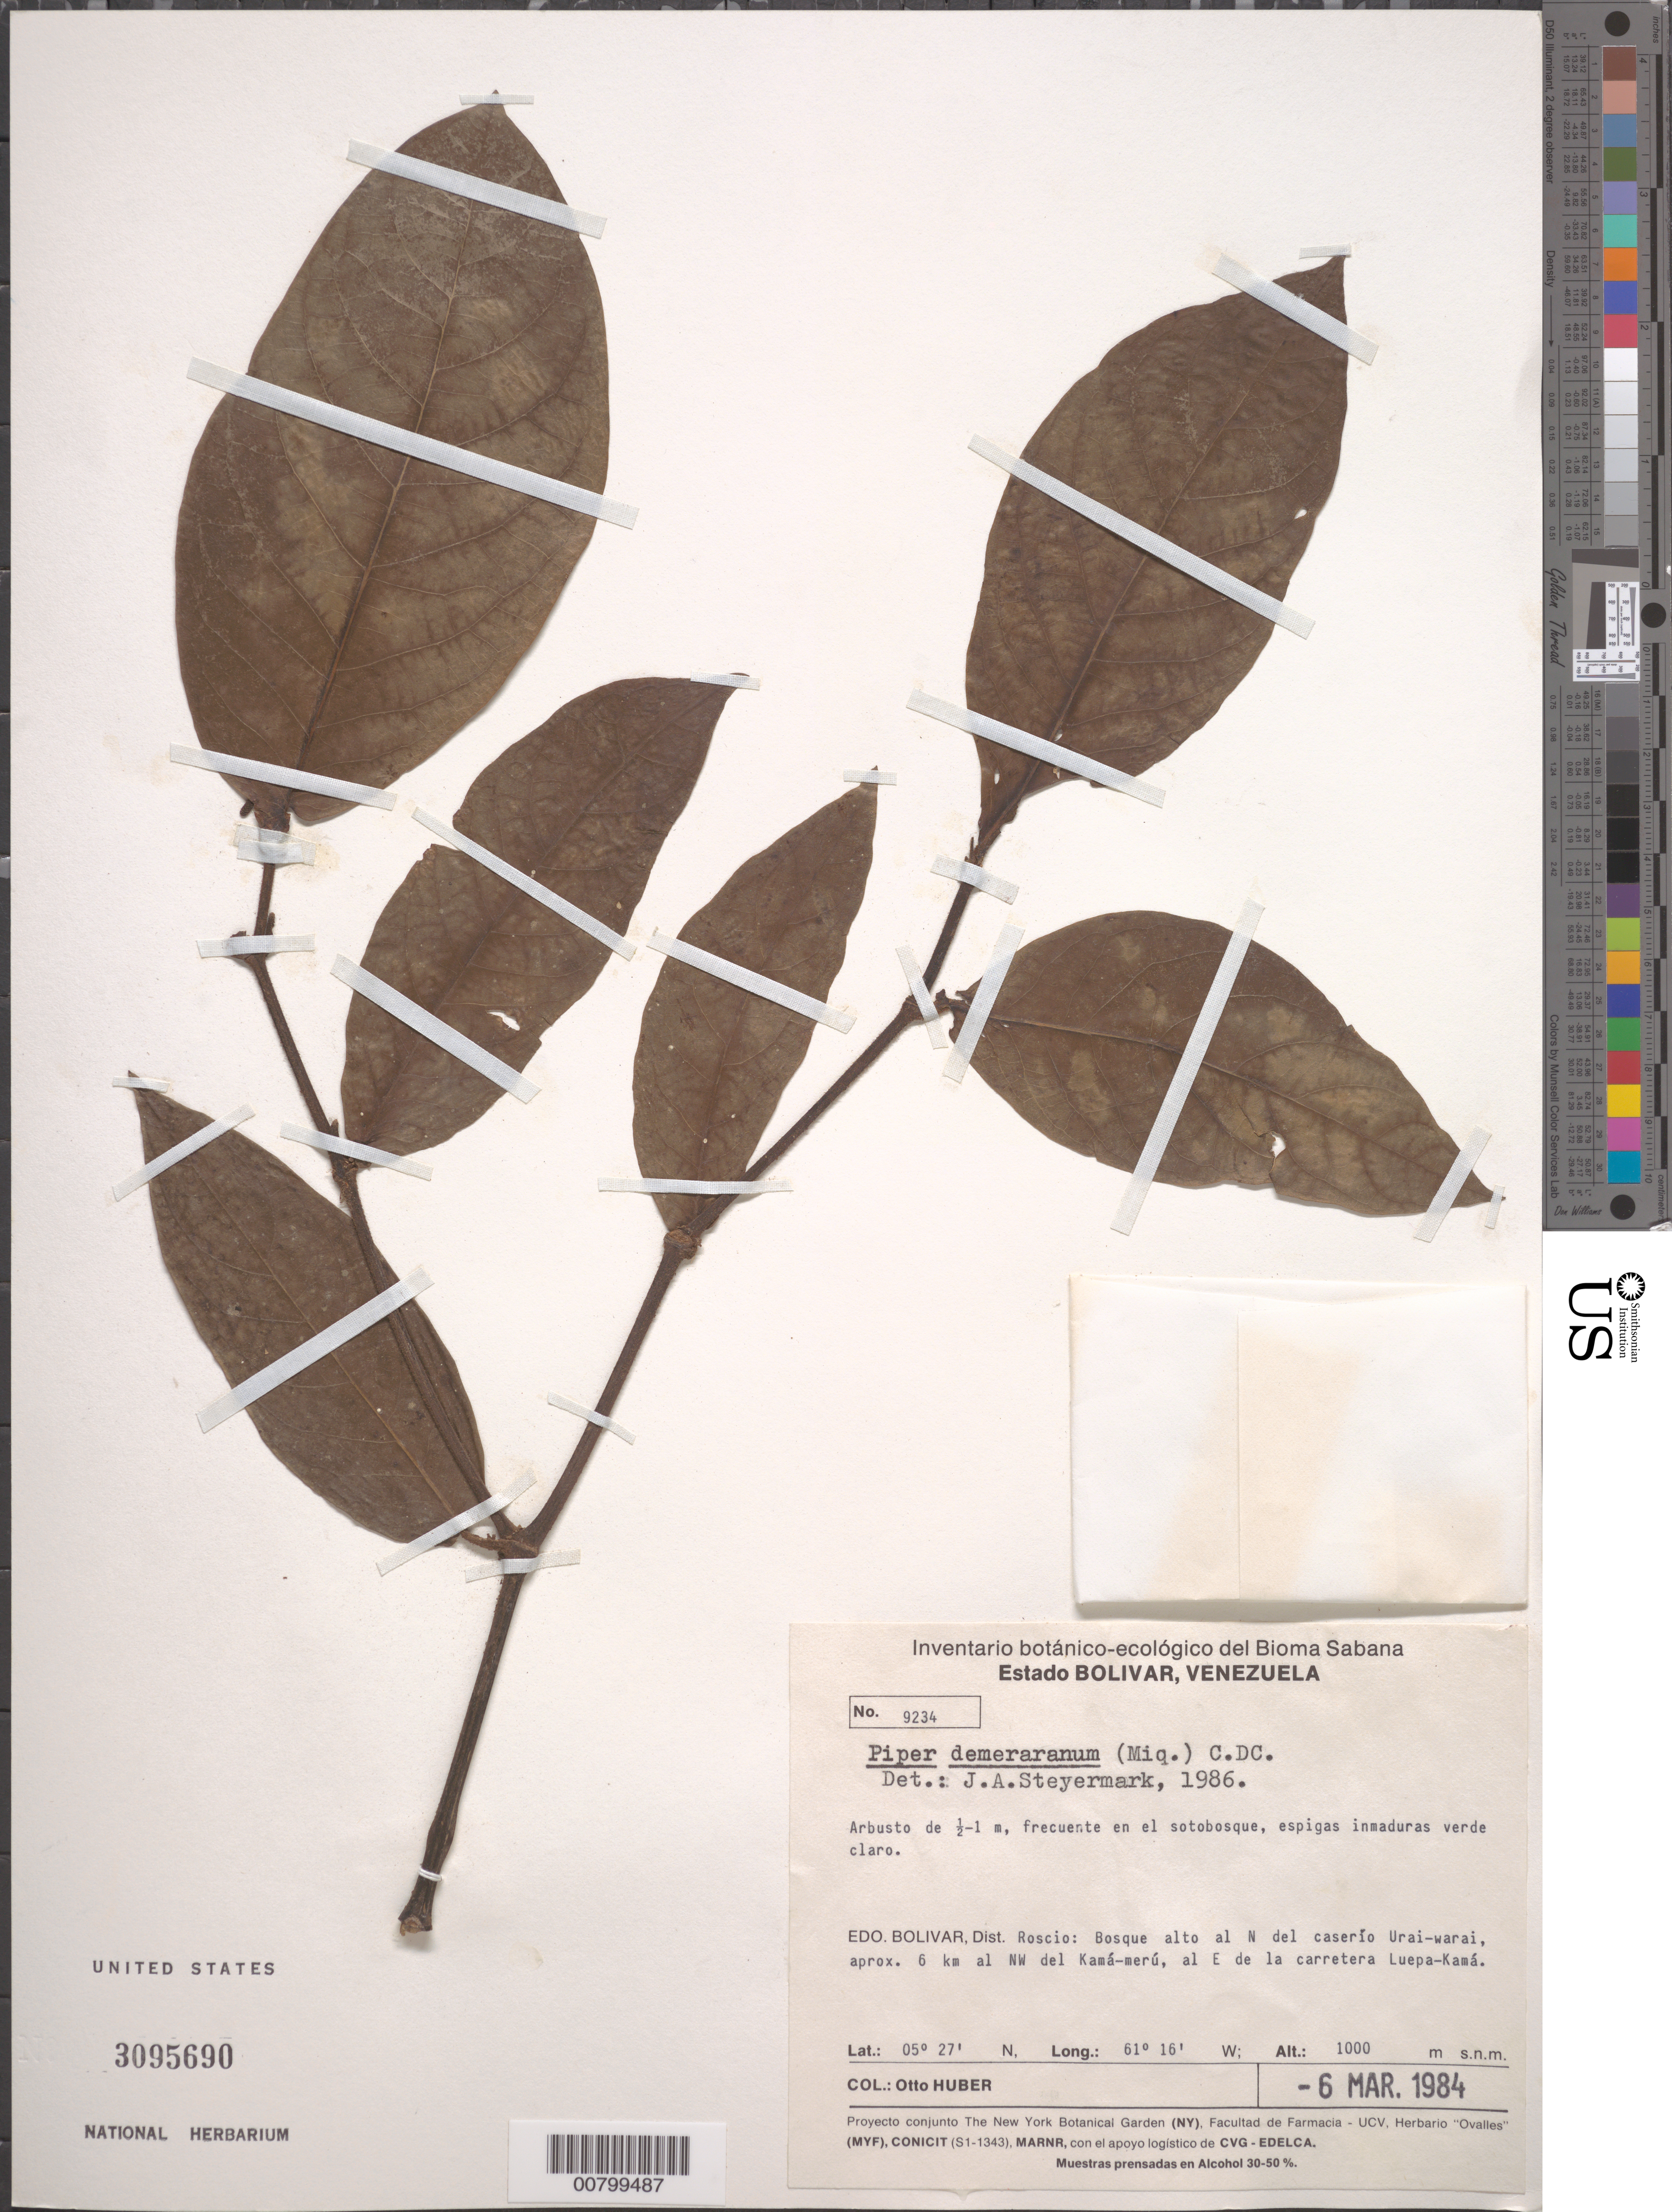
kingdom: Plantae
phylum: Tracheophyta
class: Magnoliopsida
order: Piperales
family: Piperaceae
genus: Piper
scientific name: Piper demeraranum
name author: (Miq.) C. DC.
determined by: Steyermark, Julian A., (VEN)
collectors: O. Huber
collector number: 9234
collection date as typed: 6-Mar-84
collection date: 1984-03-06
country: Venezuela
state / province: Bolívar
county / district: Roscio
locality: Urai-warai, N of; 6 km NW of Kamá-merú, E of Luepa-Kamá road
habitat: Bosque alto; en el sotobosque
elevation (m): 1000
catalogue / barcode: US 3095690